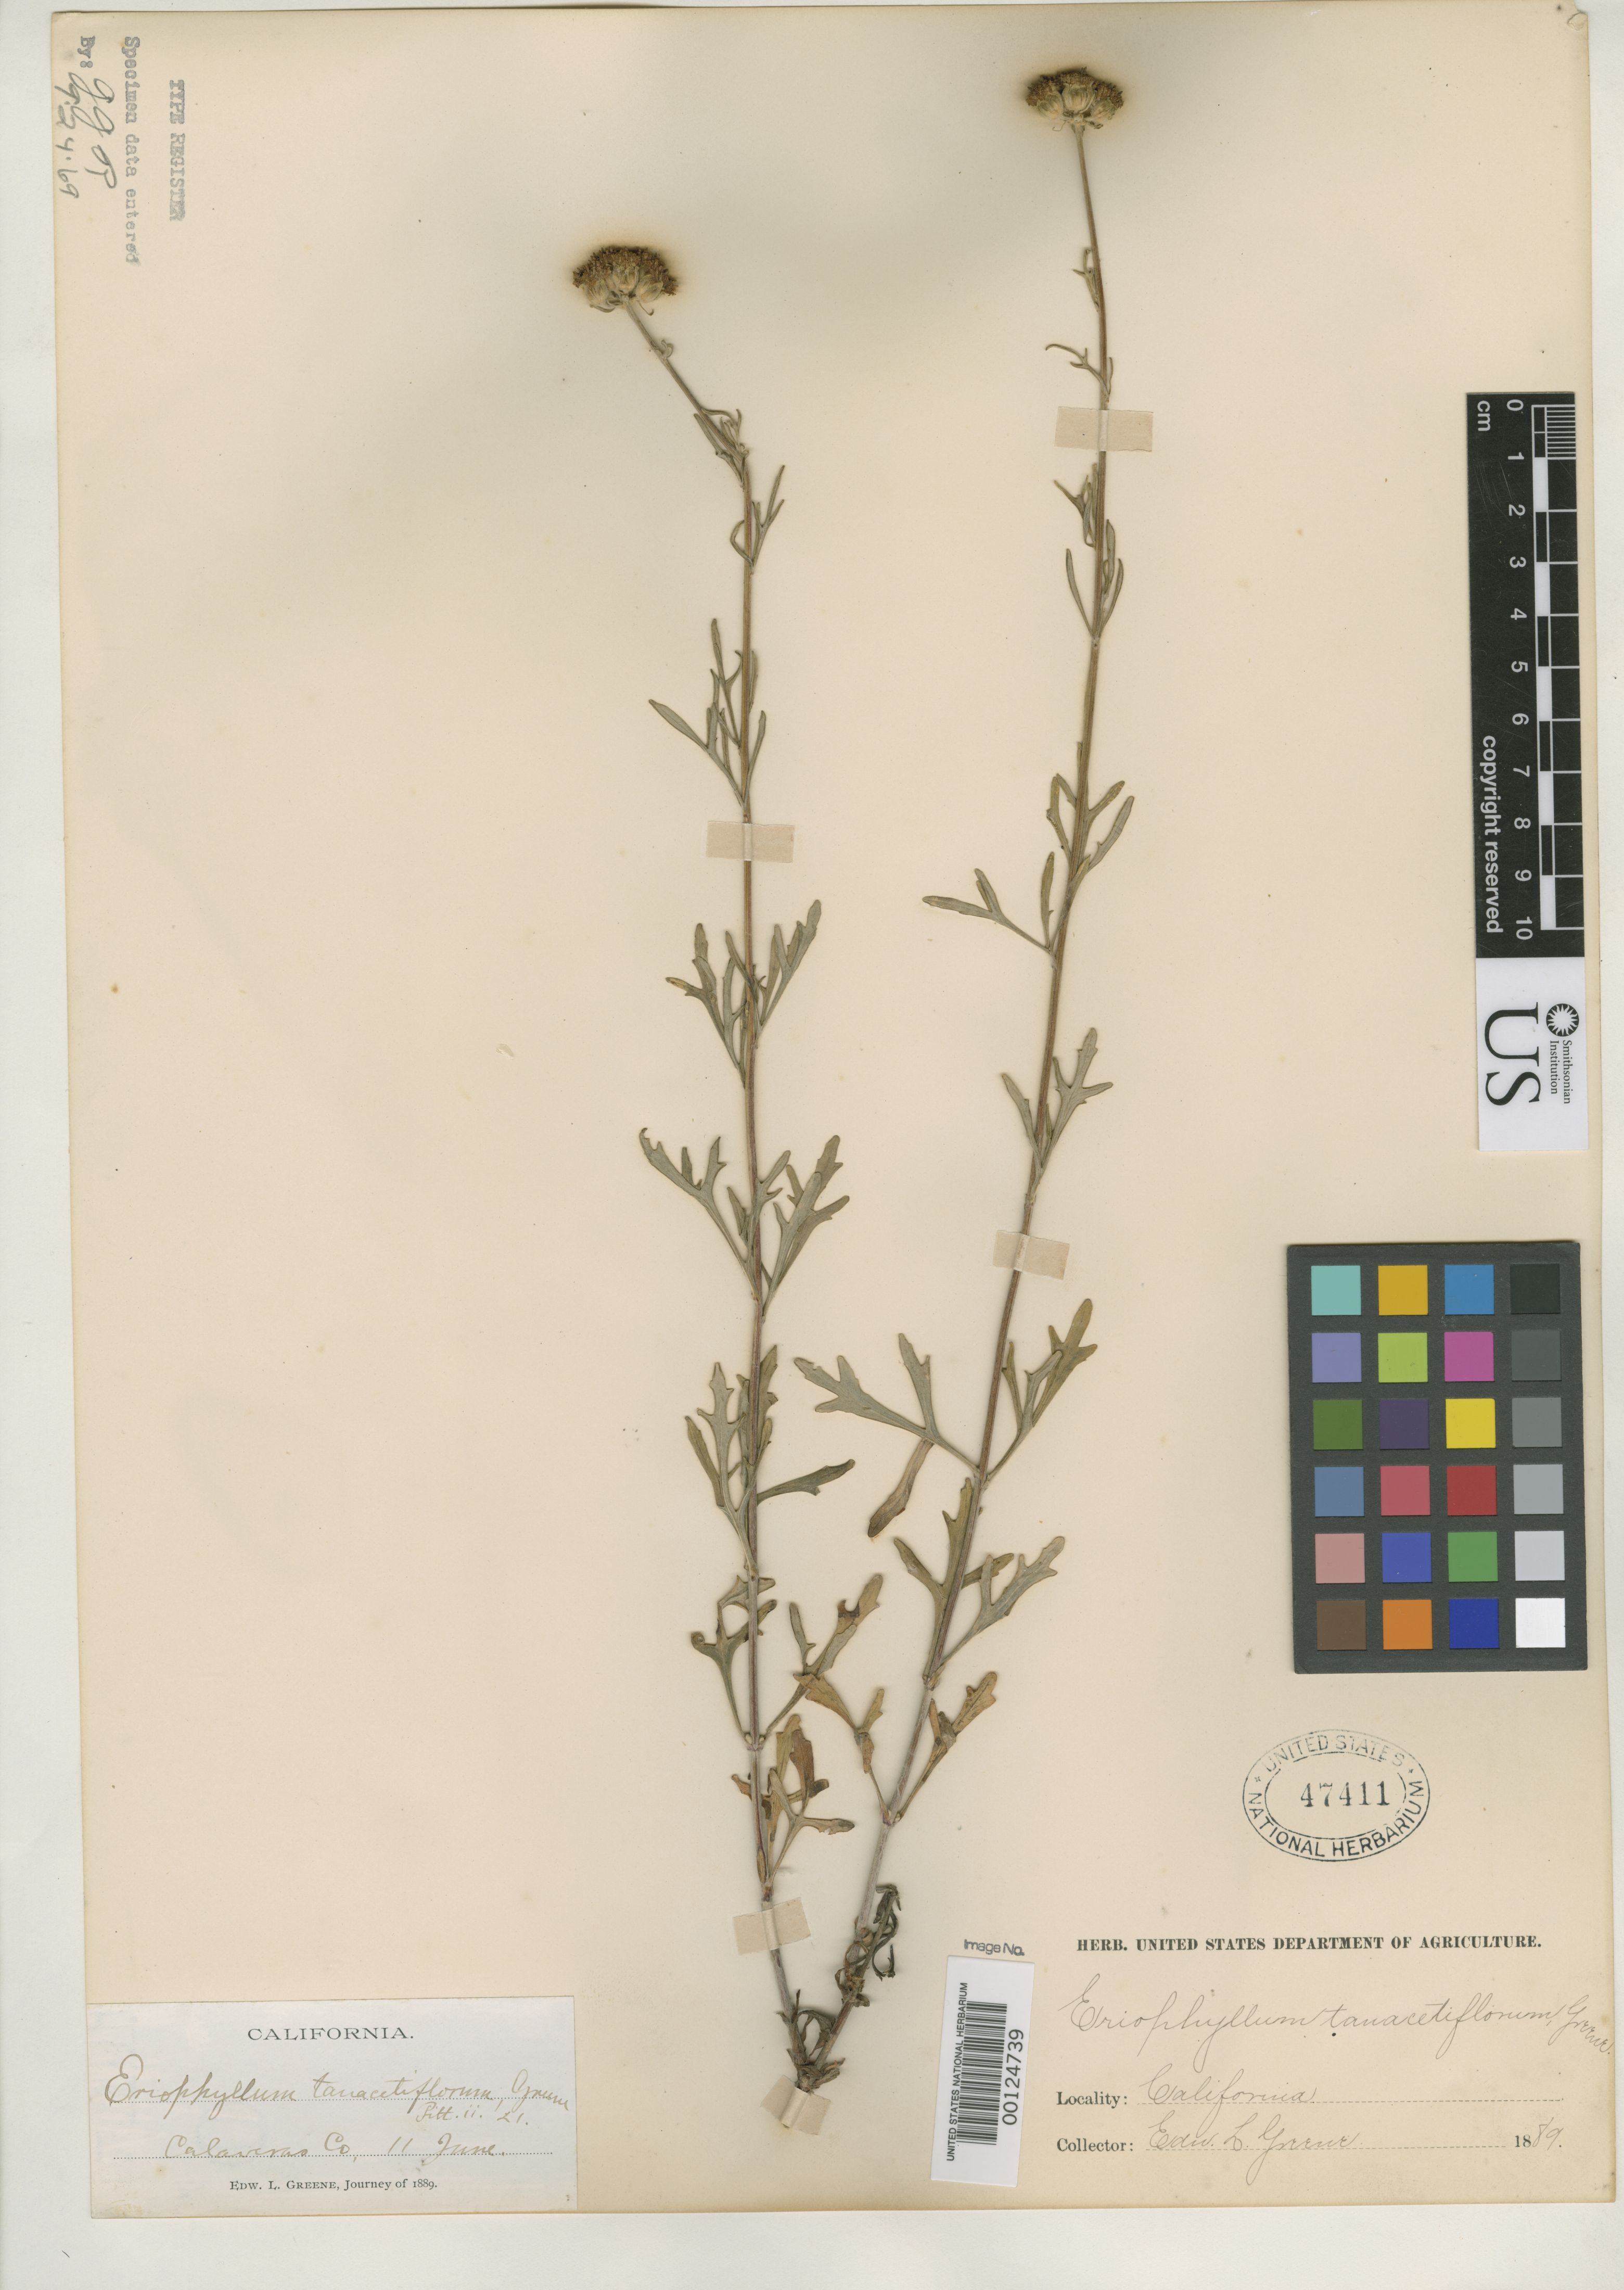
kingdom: Plantae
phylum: Tracheophyta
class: Magnoliopsida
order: Asterales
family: Asteraceae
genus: Eriophyllum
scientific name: Eriophyllum tanacetiflorum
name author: Greene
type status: Isotype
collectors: E. L. Greene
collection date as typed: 11 Jun 1889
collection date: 1889-06-11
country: United States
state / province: California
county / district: Calaveras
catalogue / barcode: US 47411